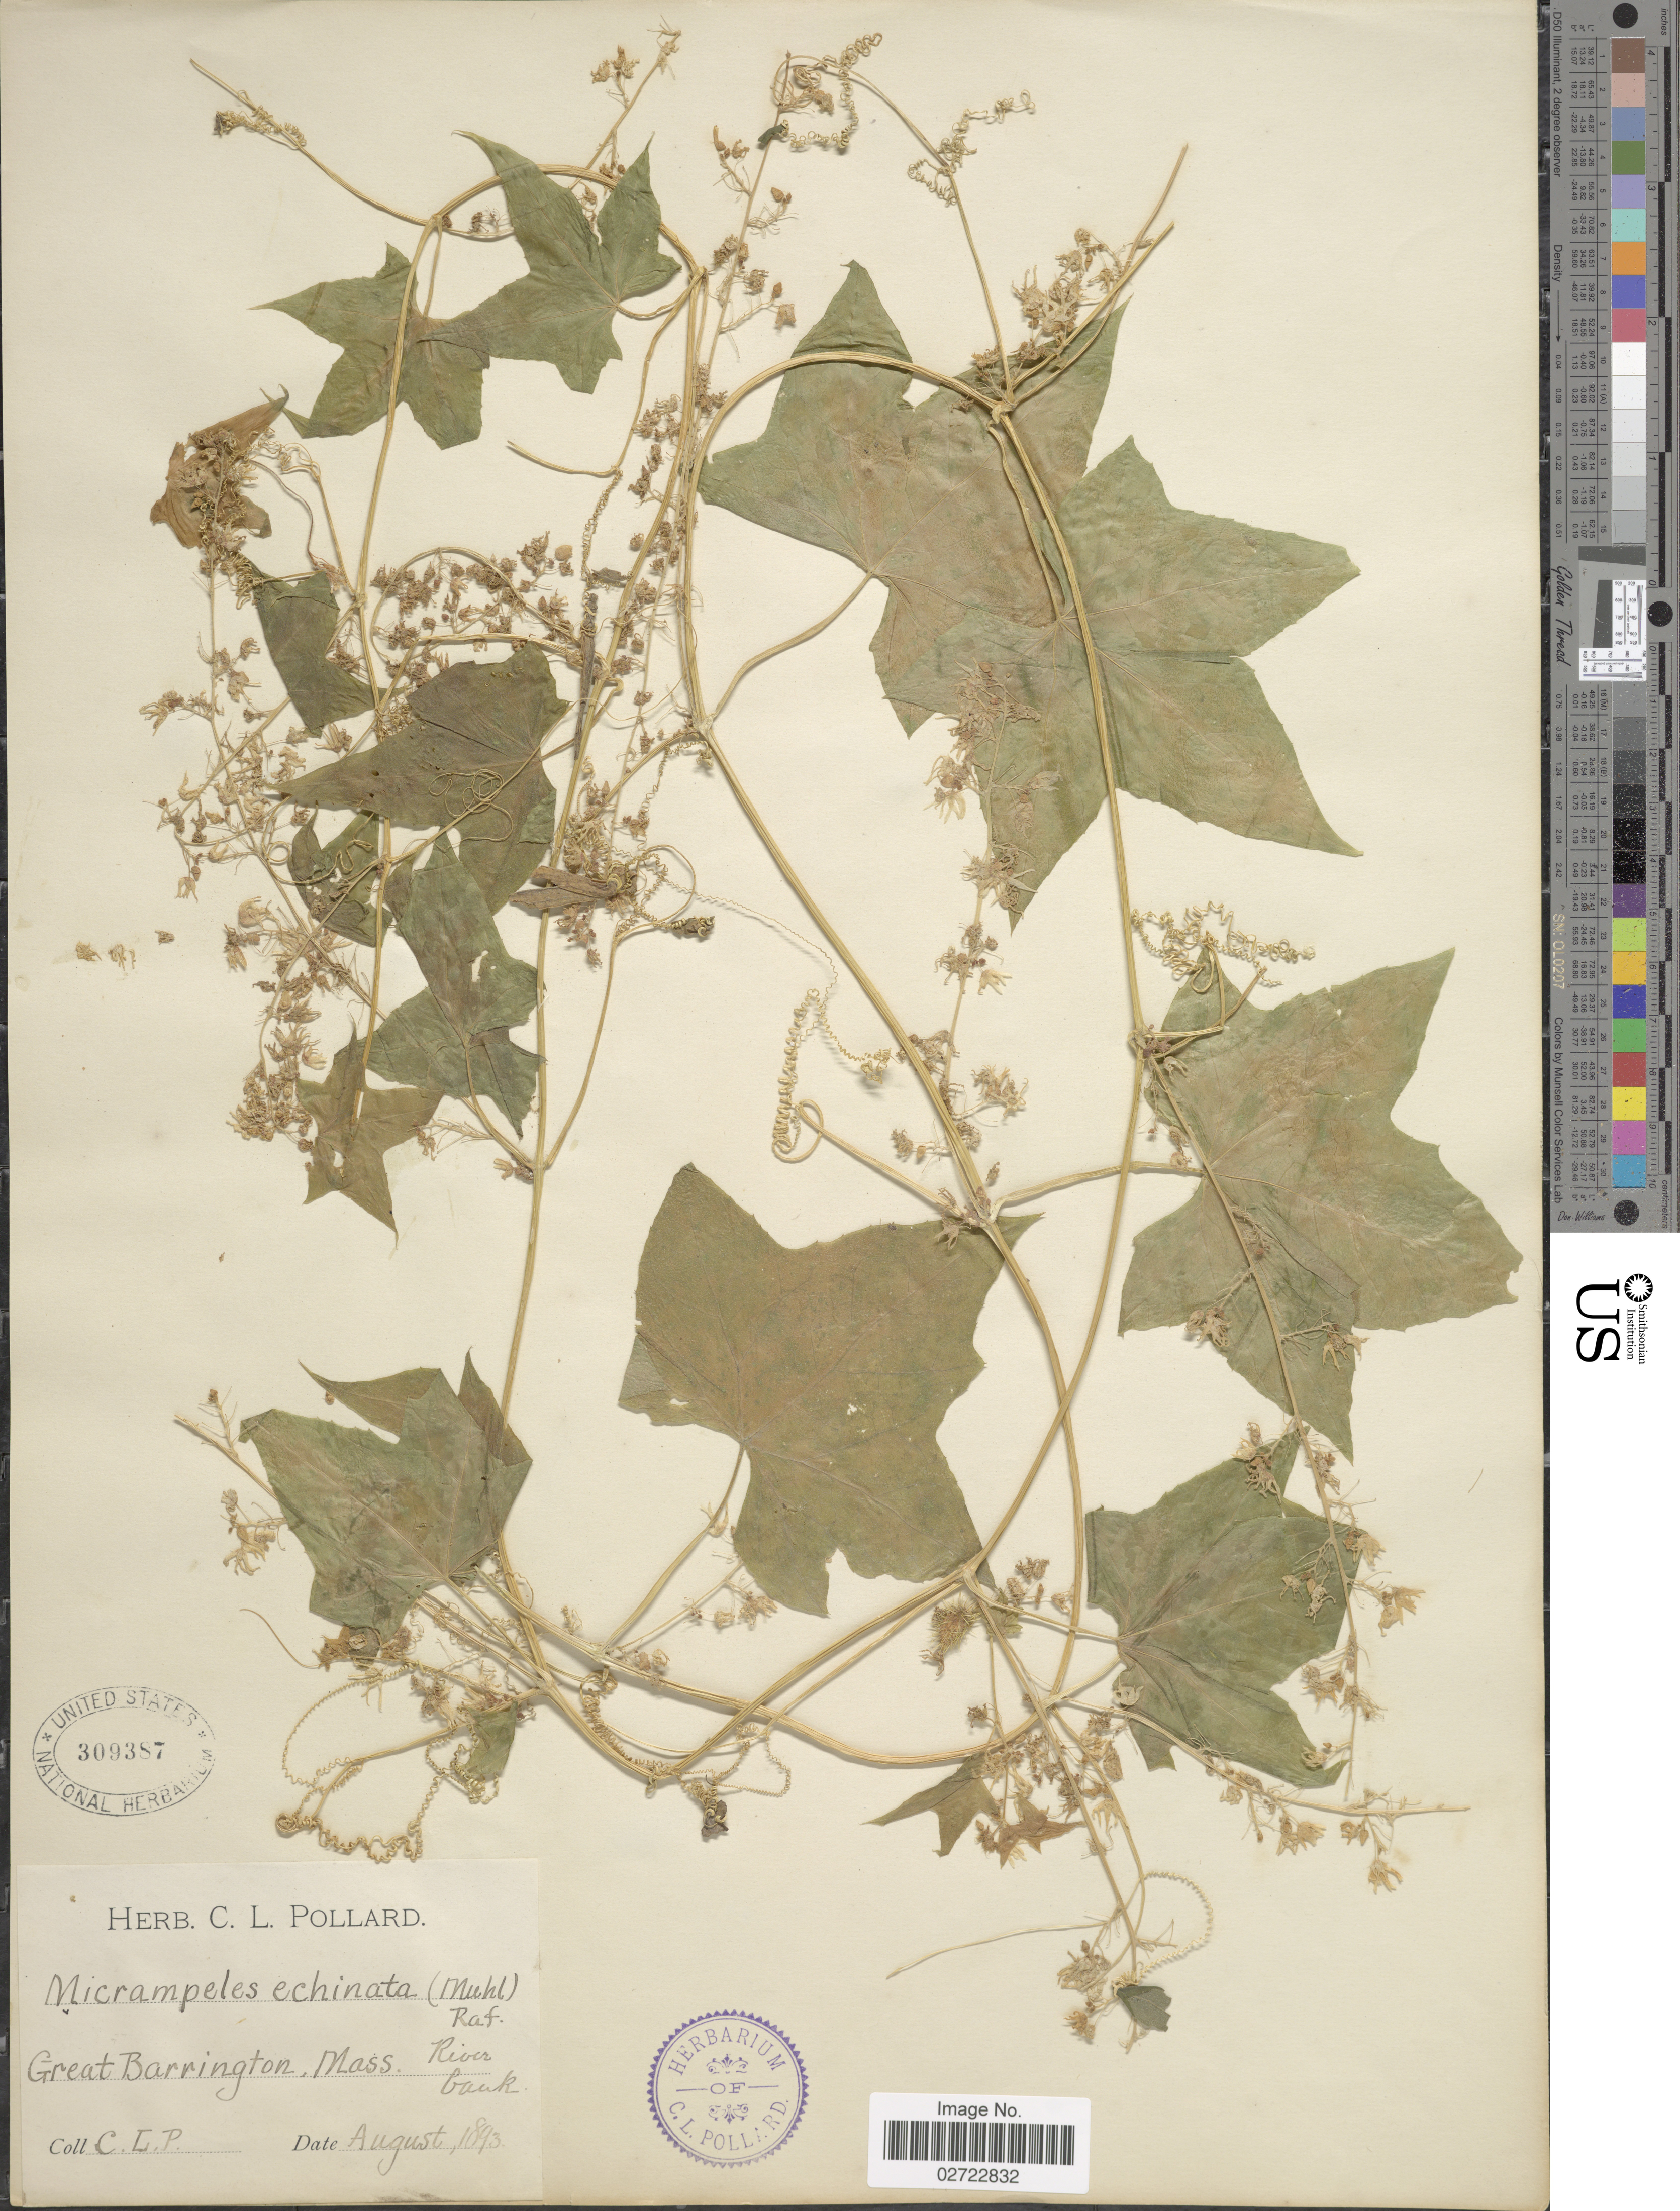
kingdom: Plantae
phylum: Tracheophyta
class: Magnoliopsida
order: Cucurbitales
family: Cucurbitaceae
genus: Echinocystis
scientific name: Echinocystis lobata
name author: (Michx.) Torr. & A. Gray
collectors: C. L. Pollard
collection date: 1893-08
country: United States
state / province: Massachusetts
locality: Great Barrington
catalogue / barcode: US 309387